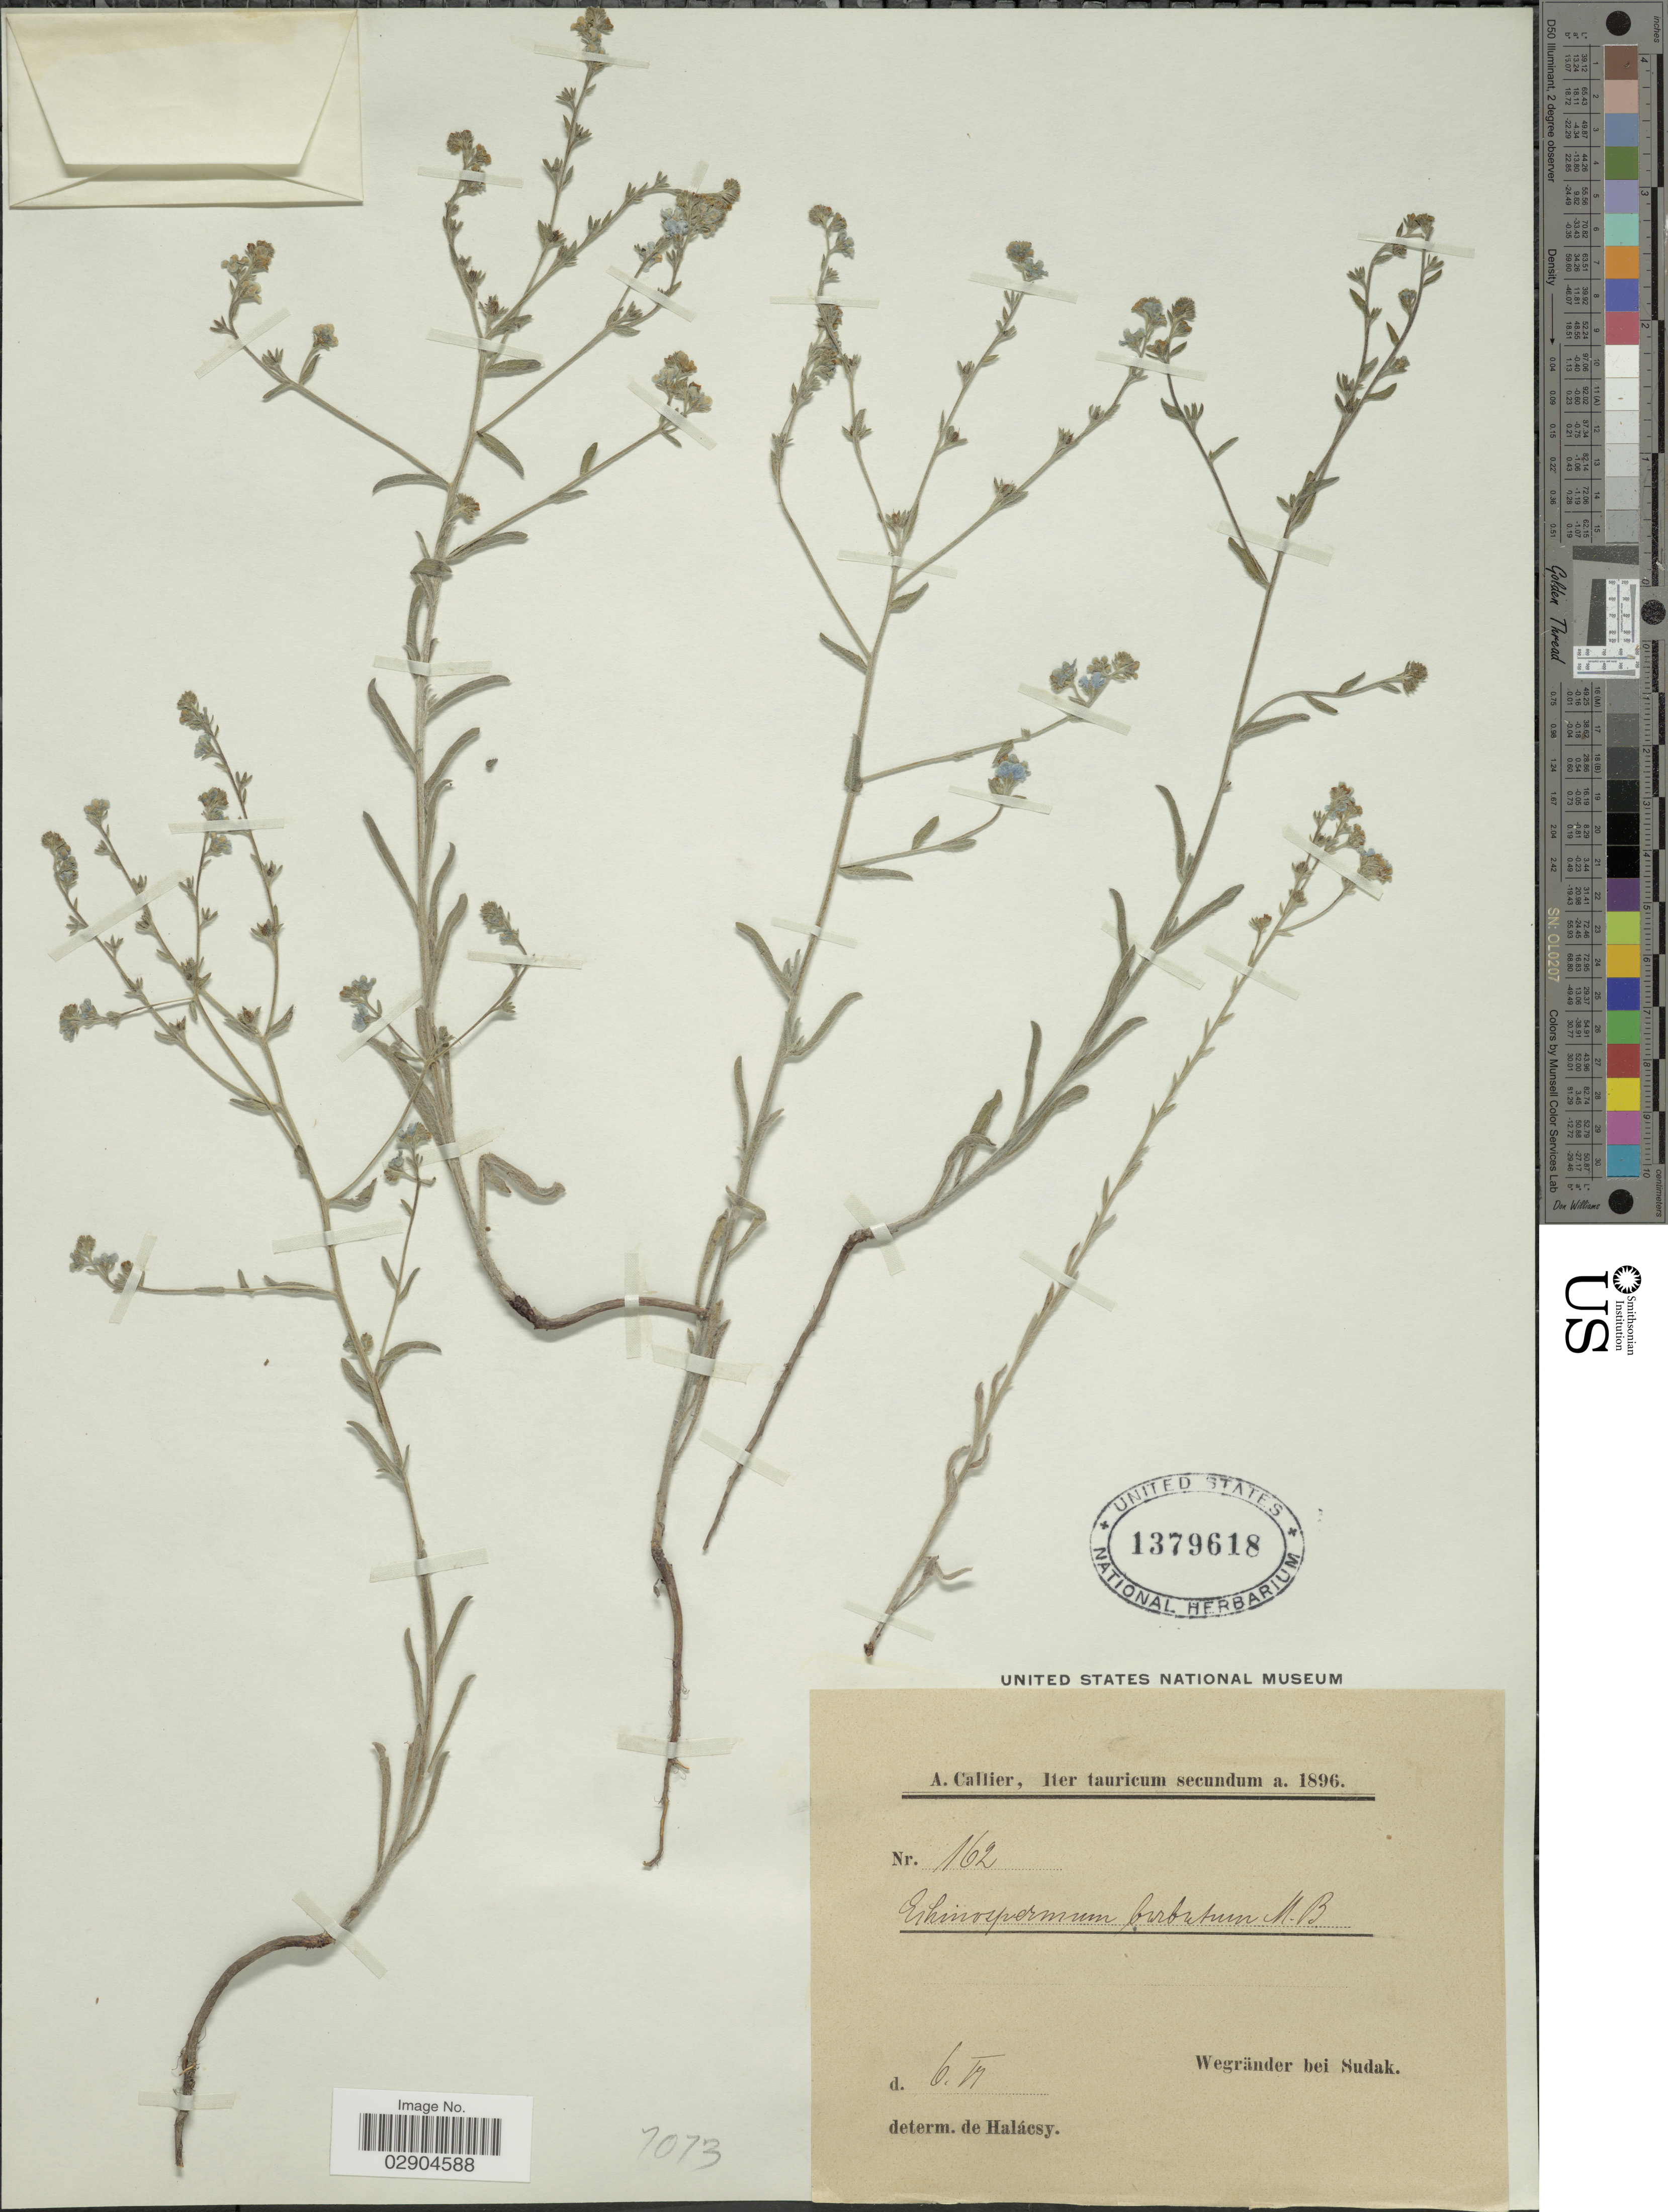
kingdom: Plantae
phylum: Tracheophyta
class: Magnoliopsida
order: Boraginales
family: Boraginaceae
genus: Lappula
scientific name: Lappula barbata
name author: (M. Bieb.) Gürke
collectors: A. Callier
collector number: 162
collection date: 1896-06-06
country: Ukraine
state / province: Crimea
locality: Wegränder bei Sudak.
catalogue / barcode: US 1379618